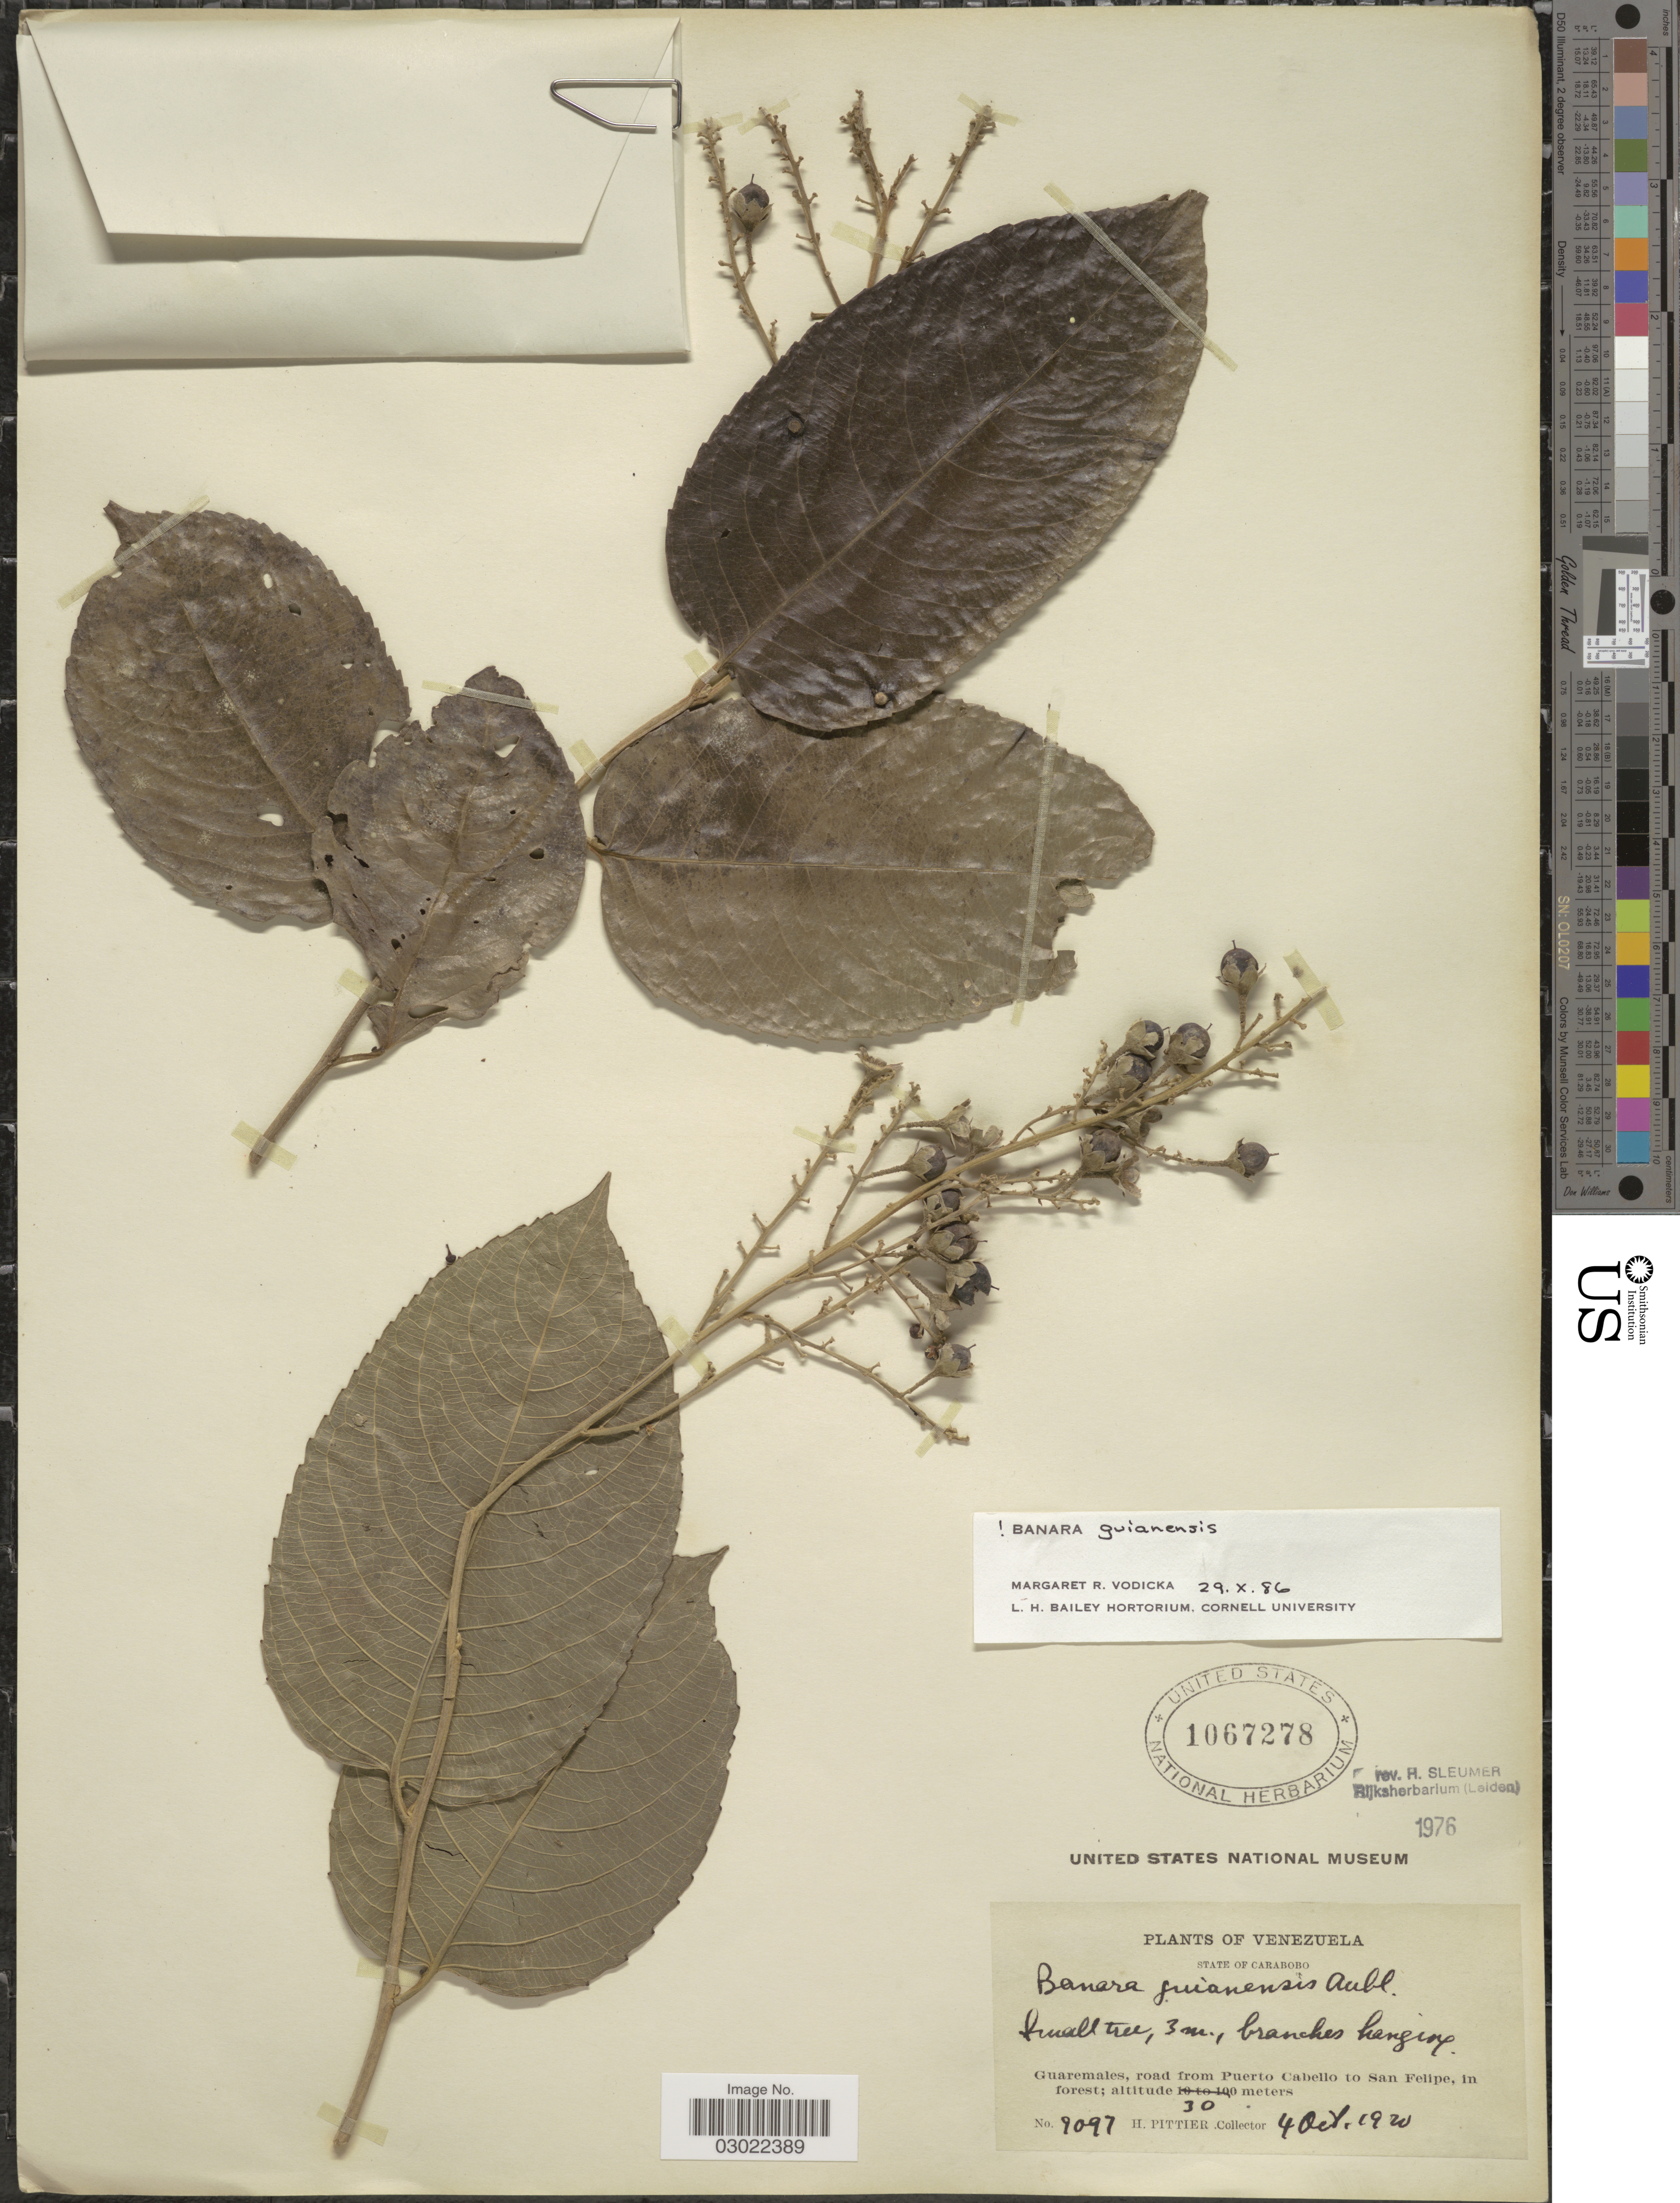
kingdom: Plantae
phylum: Tracheophyta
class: Magnoliopsida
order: Malpighiales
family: Salicaceae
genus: Banara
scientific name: Banara guianensis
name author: Aubl.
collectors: H. F. Pittier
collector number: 9097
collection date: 1920-10-04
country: Venezuela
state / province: Carabobo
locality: State of Carabobo. Guaremales, road from Puerto Cabello to San Felipe, in forest.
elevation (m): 30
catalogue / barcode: US 1067278